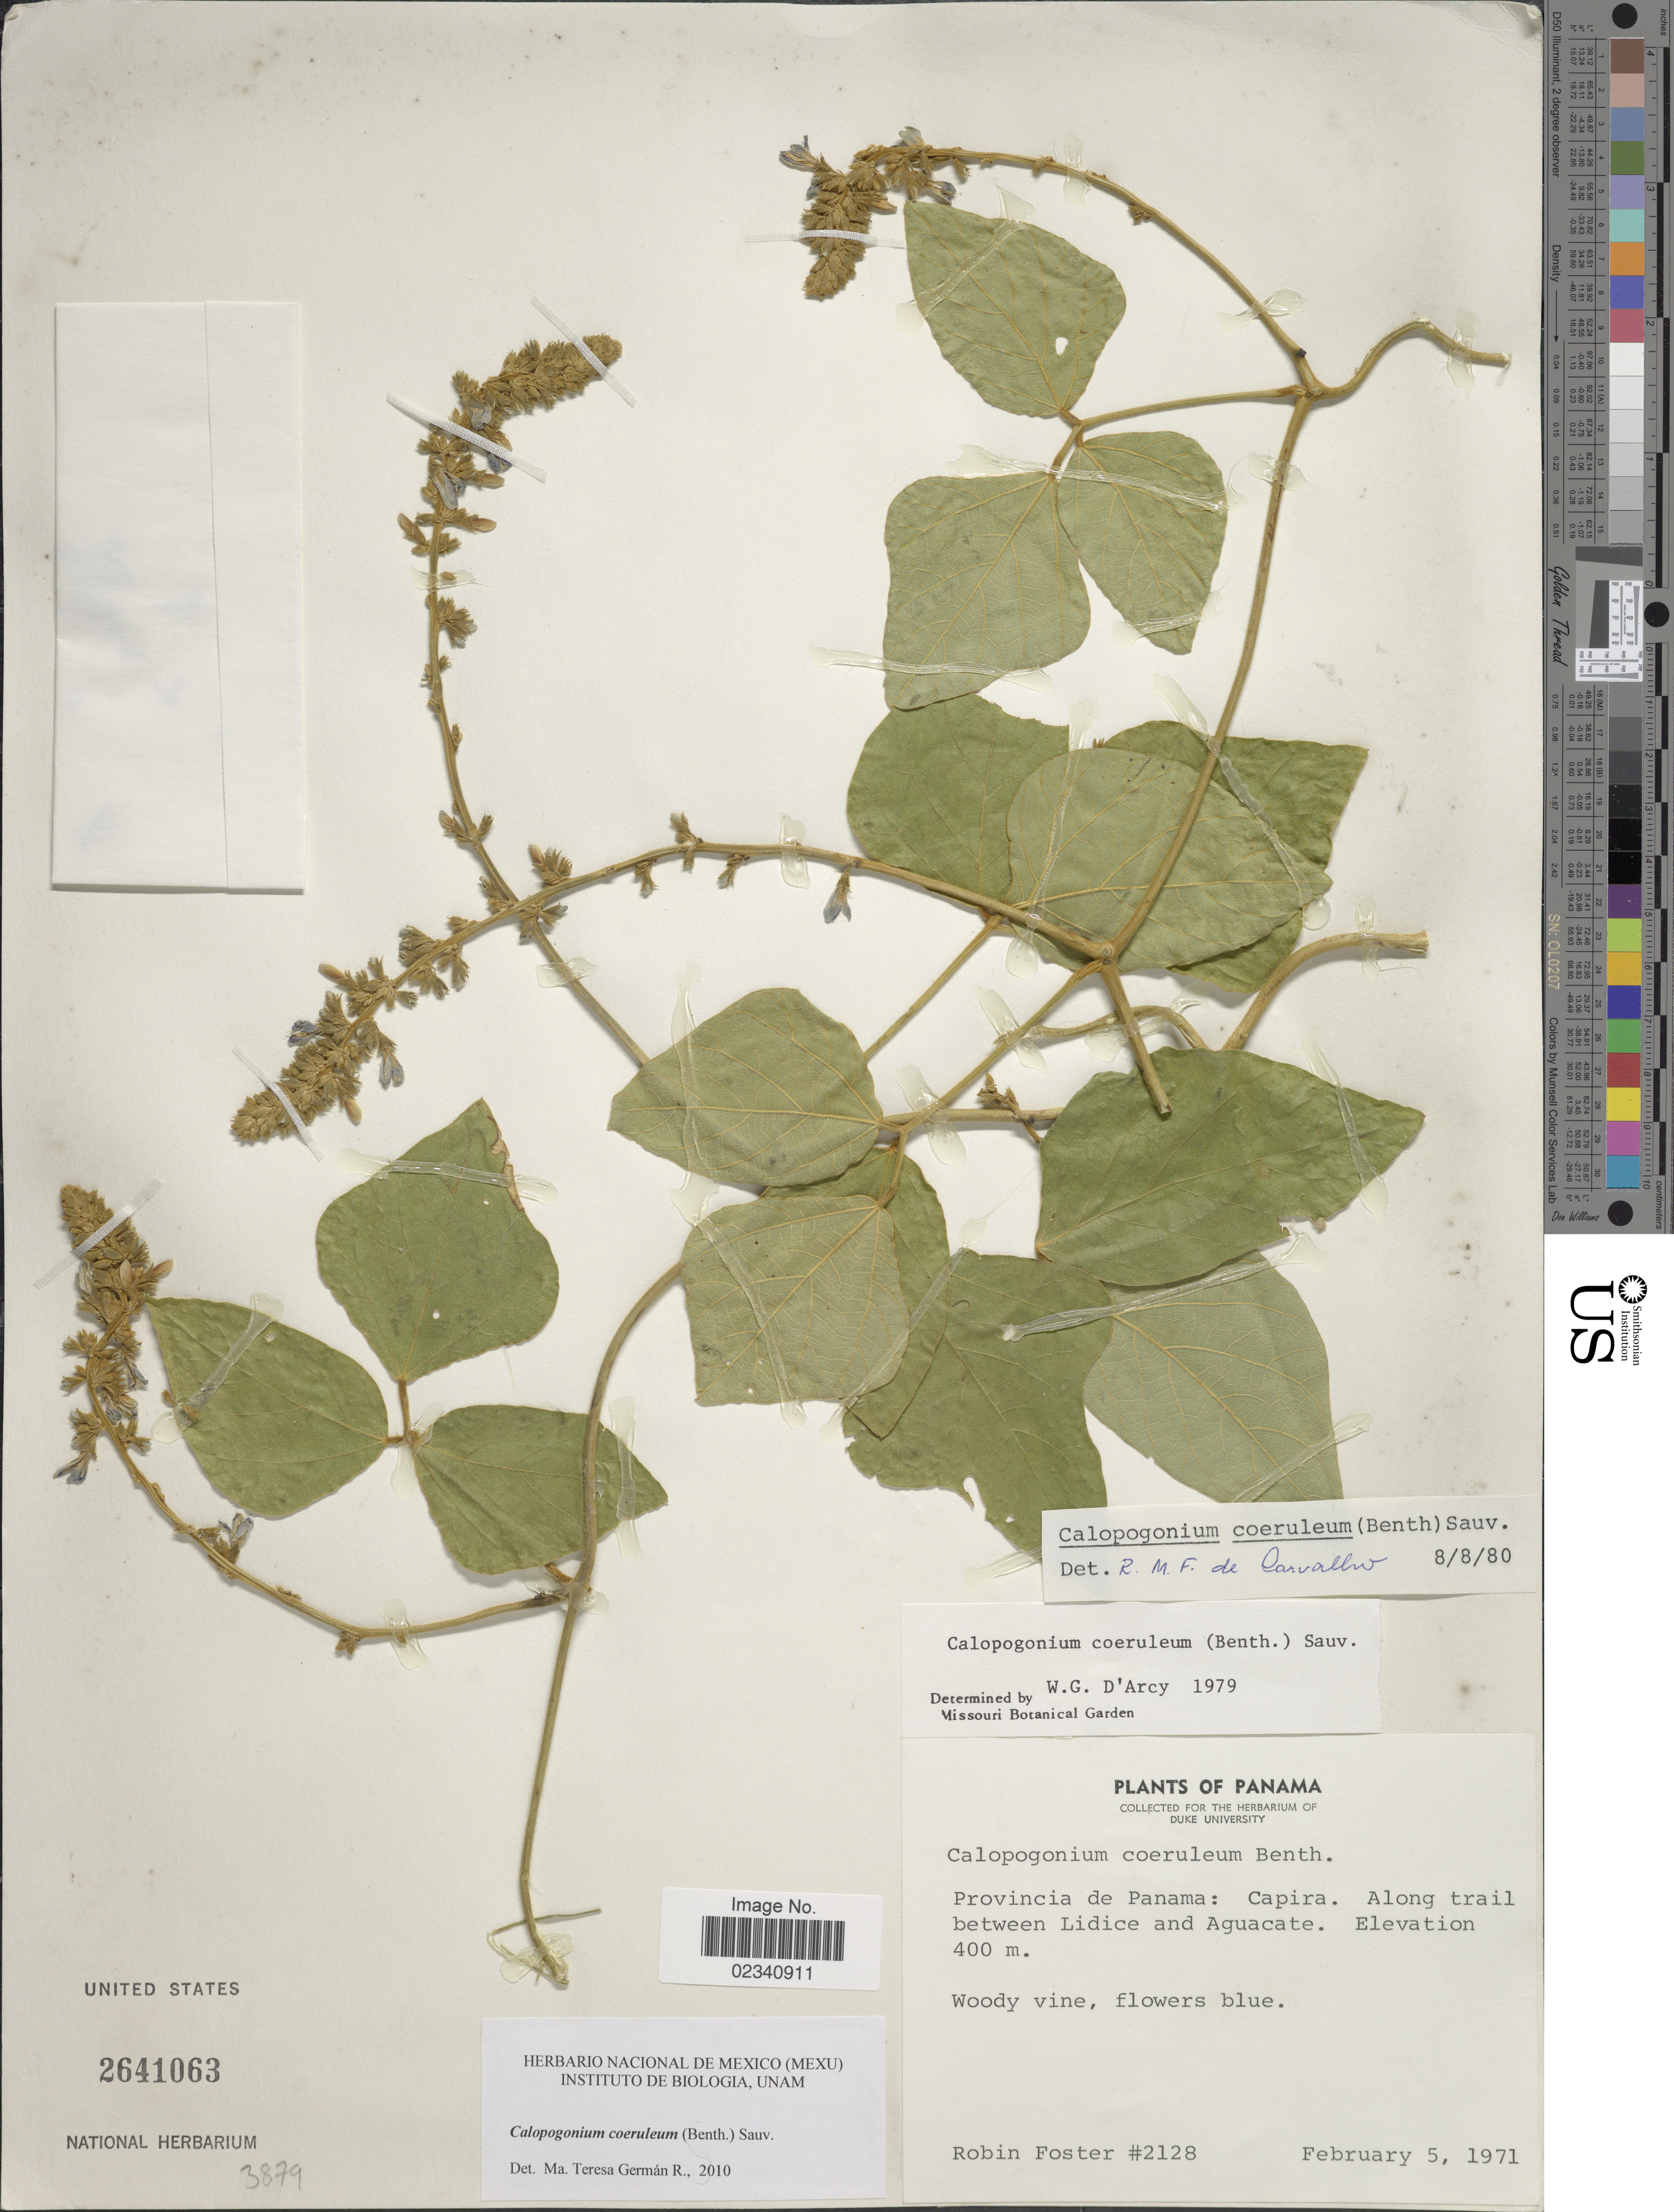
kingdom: Plantae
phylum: Tracheophyta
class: Magnoliopsida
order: Fabales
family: Fabaceae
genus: Calopogonium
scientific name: Calopogonium caeruleum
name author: (Benth.) C. Wright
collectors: R. B. Foster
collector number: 2128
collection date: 1971-02-05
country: Panama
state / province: Panamá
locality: Provincia de Panama: Capira. Along trail between Lidice and Aguacate.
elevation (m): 400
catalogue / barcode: US 2641063